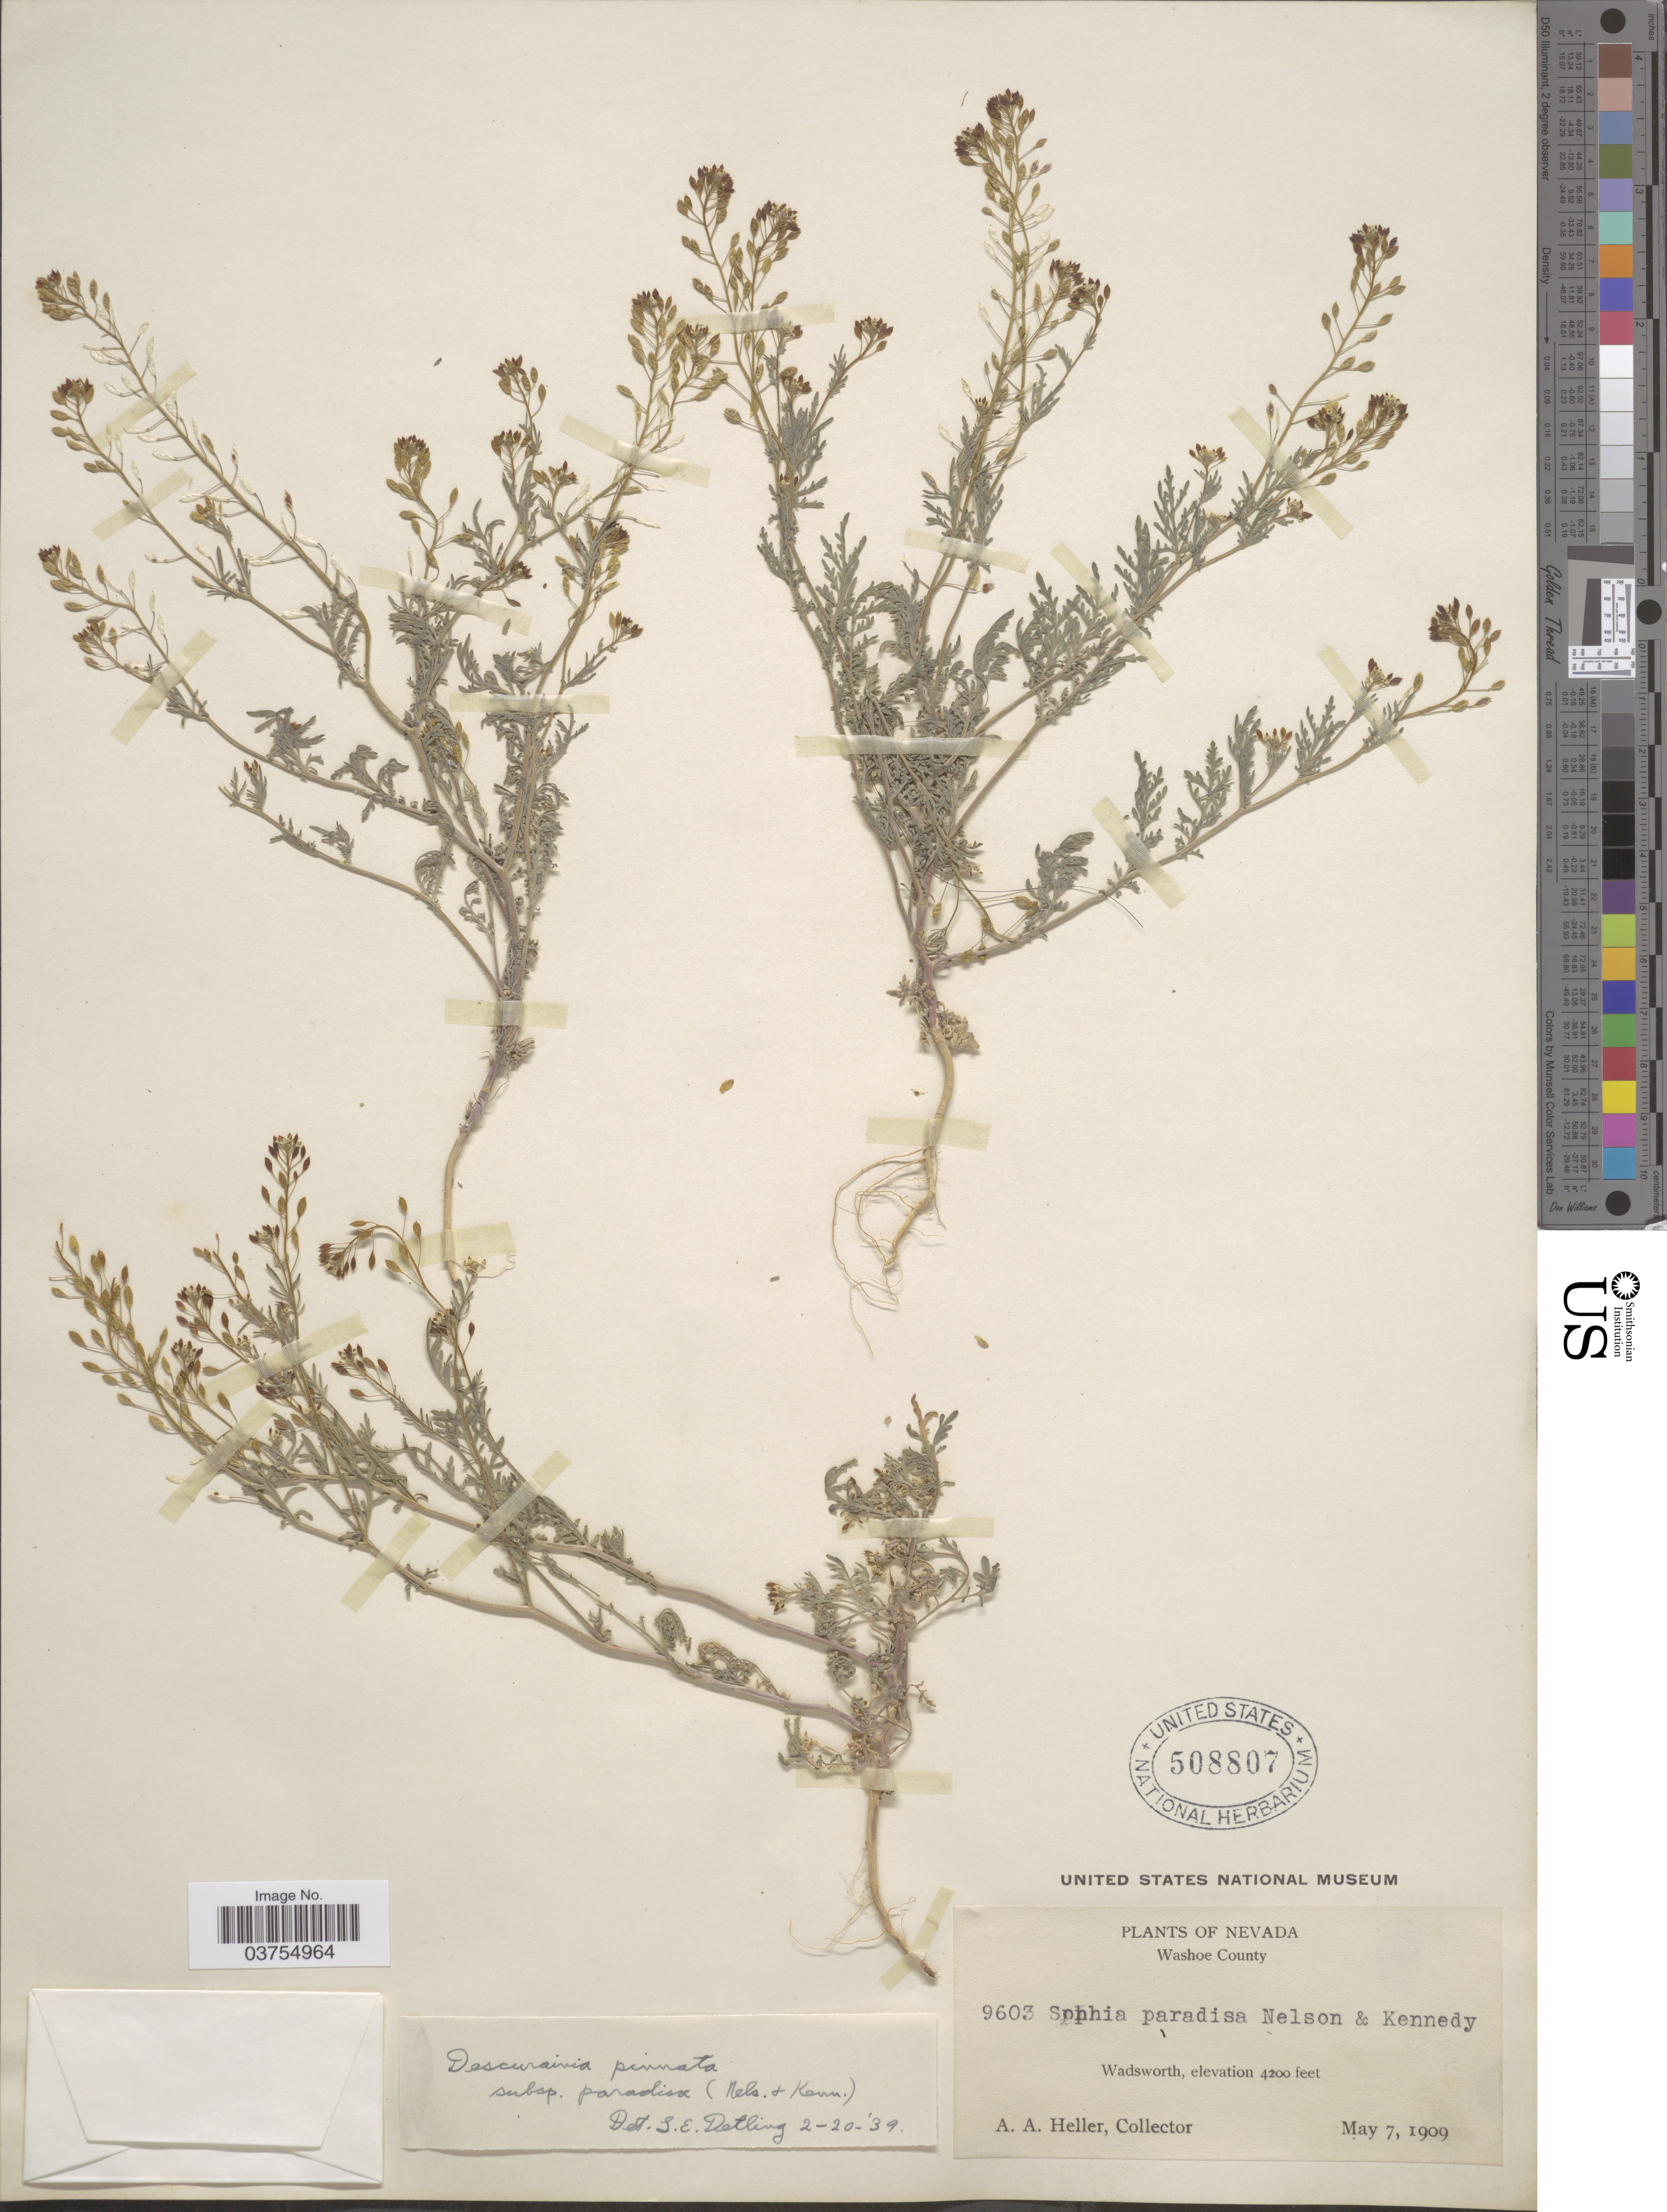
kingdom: Plantae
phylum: Tracheophyta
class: Magnoliopsida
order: Brassicales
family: Brassicaceae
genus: Descurainia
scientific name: Descurainia pinnata subsp. paradisa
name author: (A. Nelson & P.B. Kenn.) Detling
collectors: A. A. Heller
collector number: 9603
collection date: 1909-05-07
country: United States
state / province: Nevada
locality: Washoe County. Wadsworth.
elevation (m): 1280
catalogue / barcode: US 508807